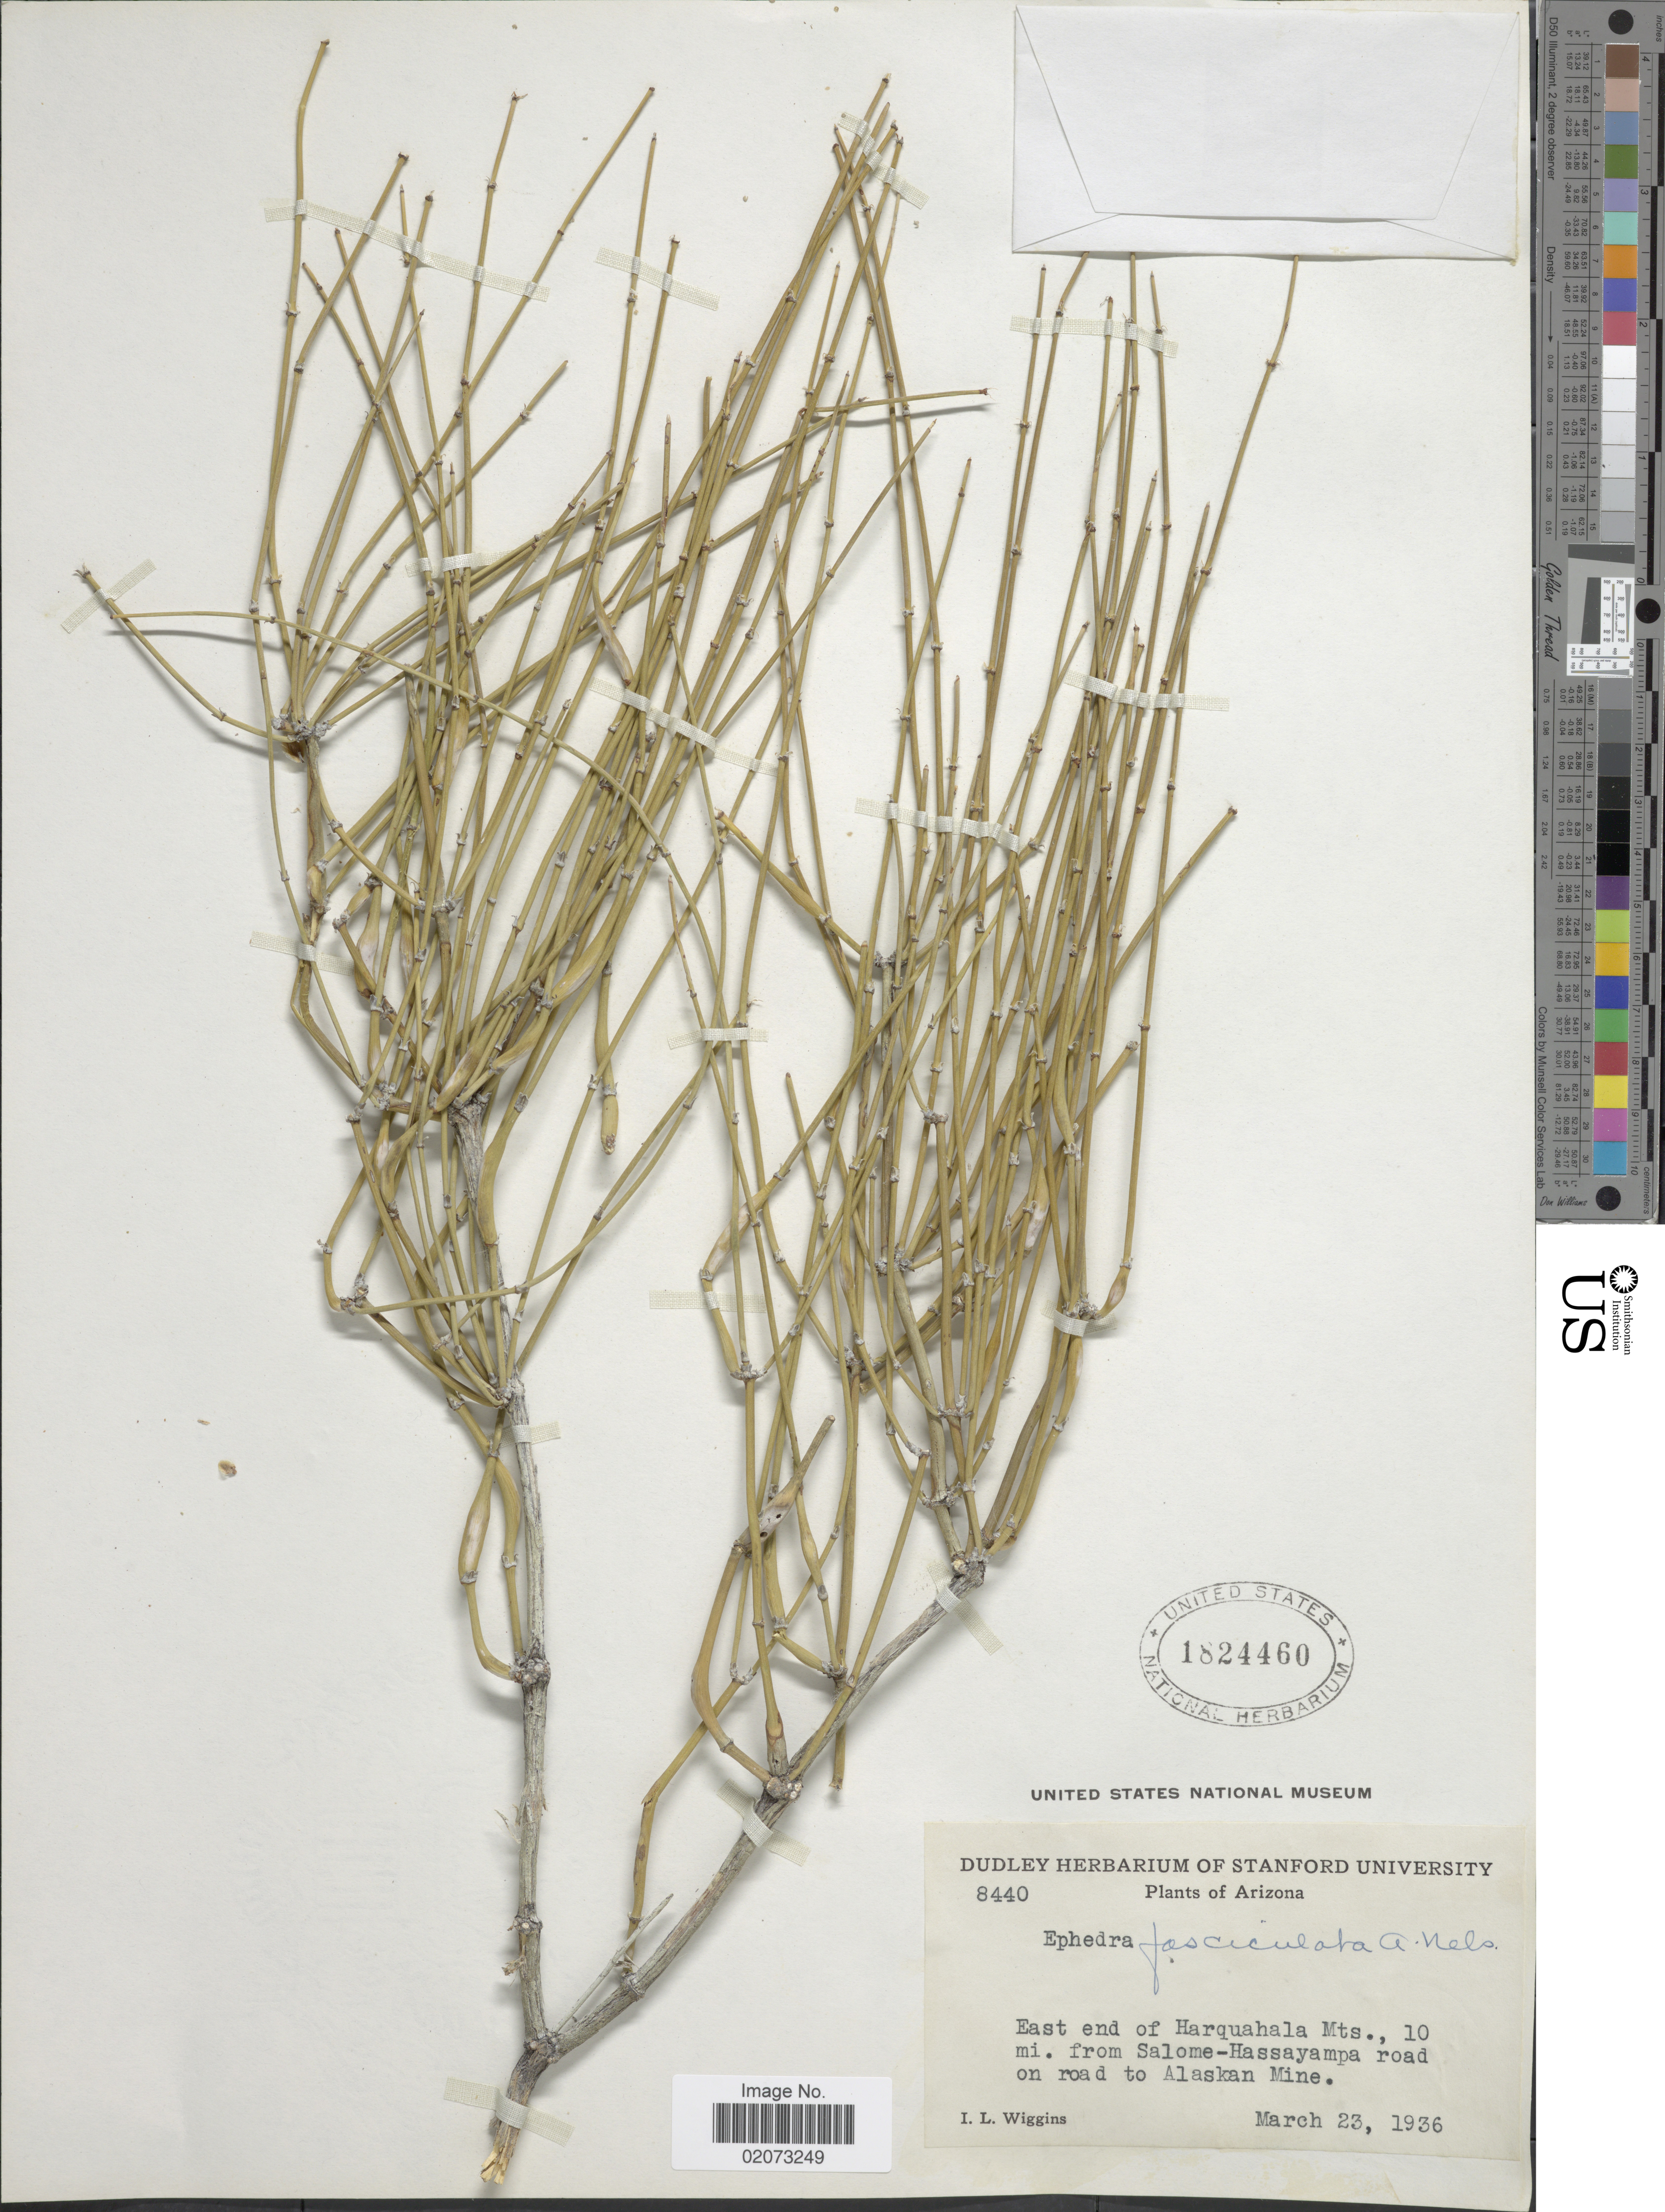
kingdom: Plantae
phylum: Tracheophyta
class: Gnetopsida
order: Ephedrales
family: Ephedraceae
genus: Ephedra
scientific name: Ephedra fasciculata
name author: A. Nelson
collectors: I. L. Wiggins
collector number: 8440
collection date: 1936-03-23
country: United States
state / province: Arizona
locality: East end of Harquahala Mts., 10 mi. from Salome-Hassayampa road on road to Alaskan Mine.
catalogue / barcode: US 1824460